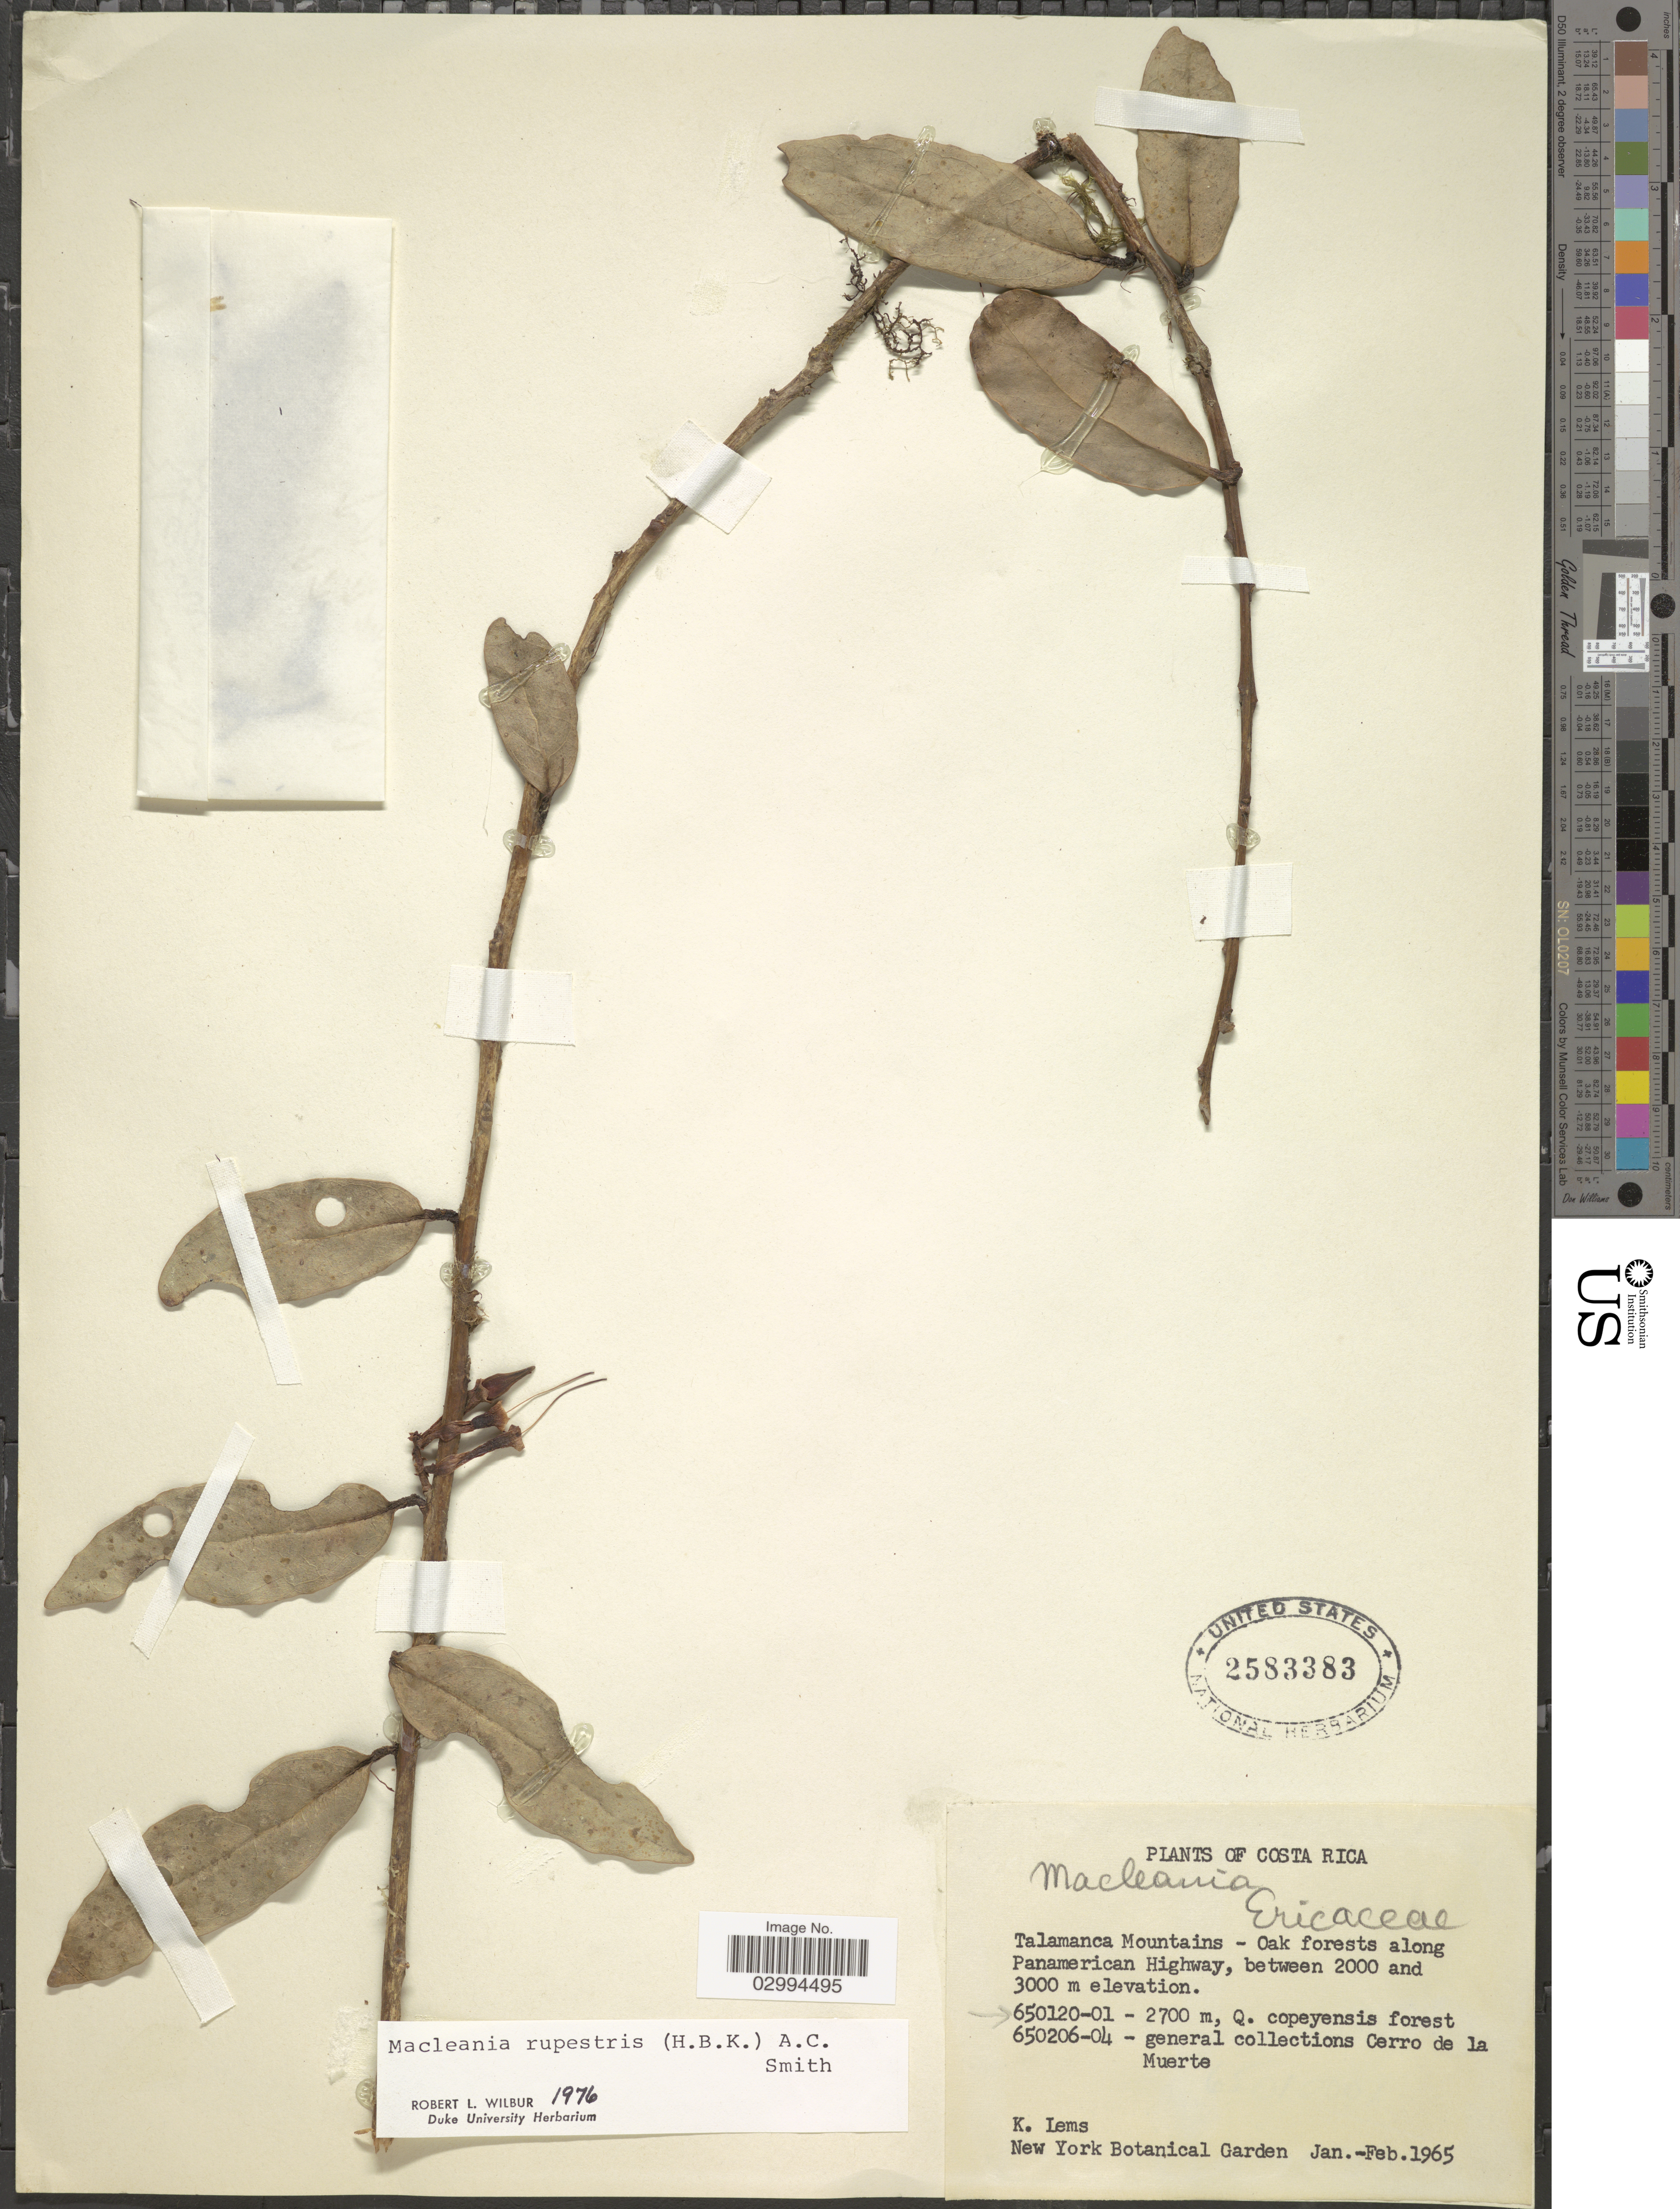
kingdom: Plantae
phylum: Tracheophyta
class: Magnoliopsida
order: Ericales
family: Ericaceae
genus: Macleania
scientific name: Macleania rupestris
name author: (Kunth) A.C. Sm.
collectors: K. Lems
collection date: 1965-01/1965-02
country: Costa Rica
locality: Talamanca Mountains - Oak forests along Panamerican Highway.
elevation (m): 2700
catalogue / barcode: US 2583383